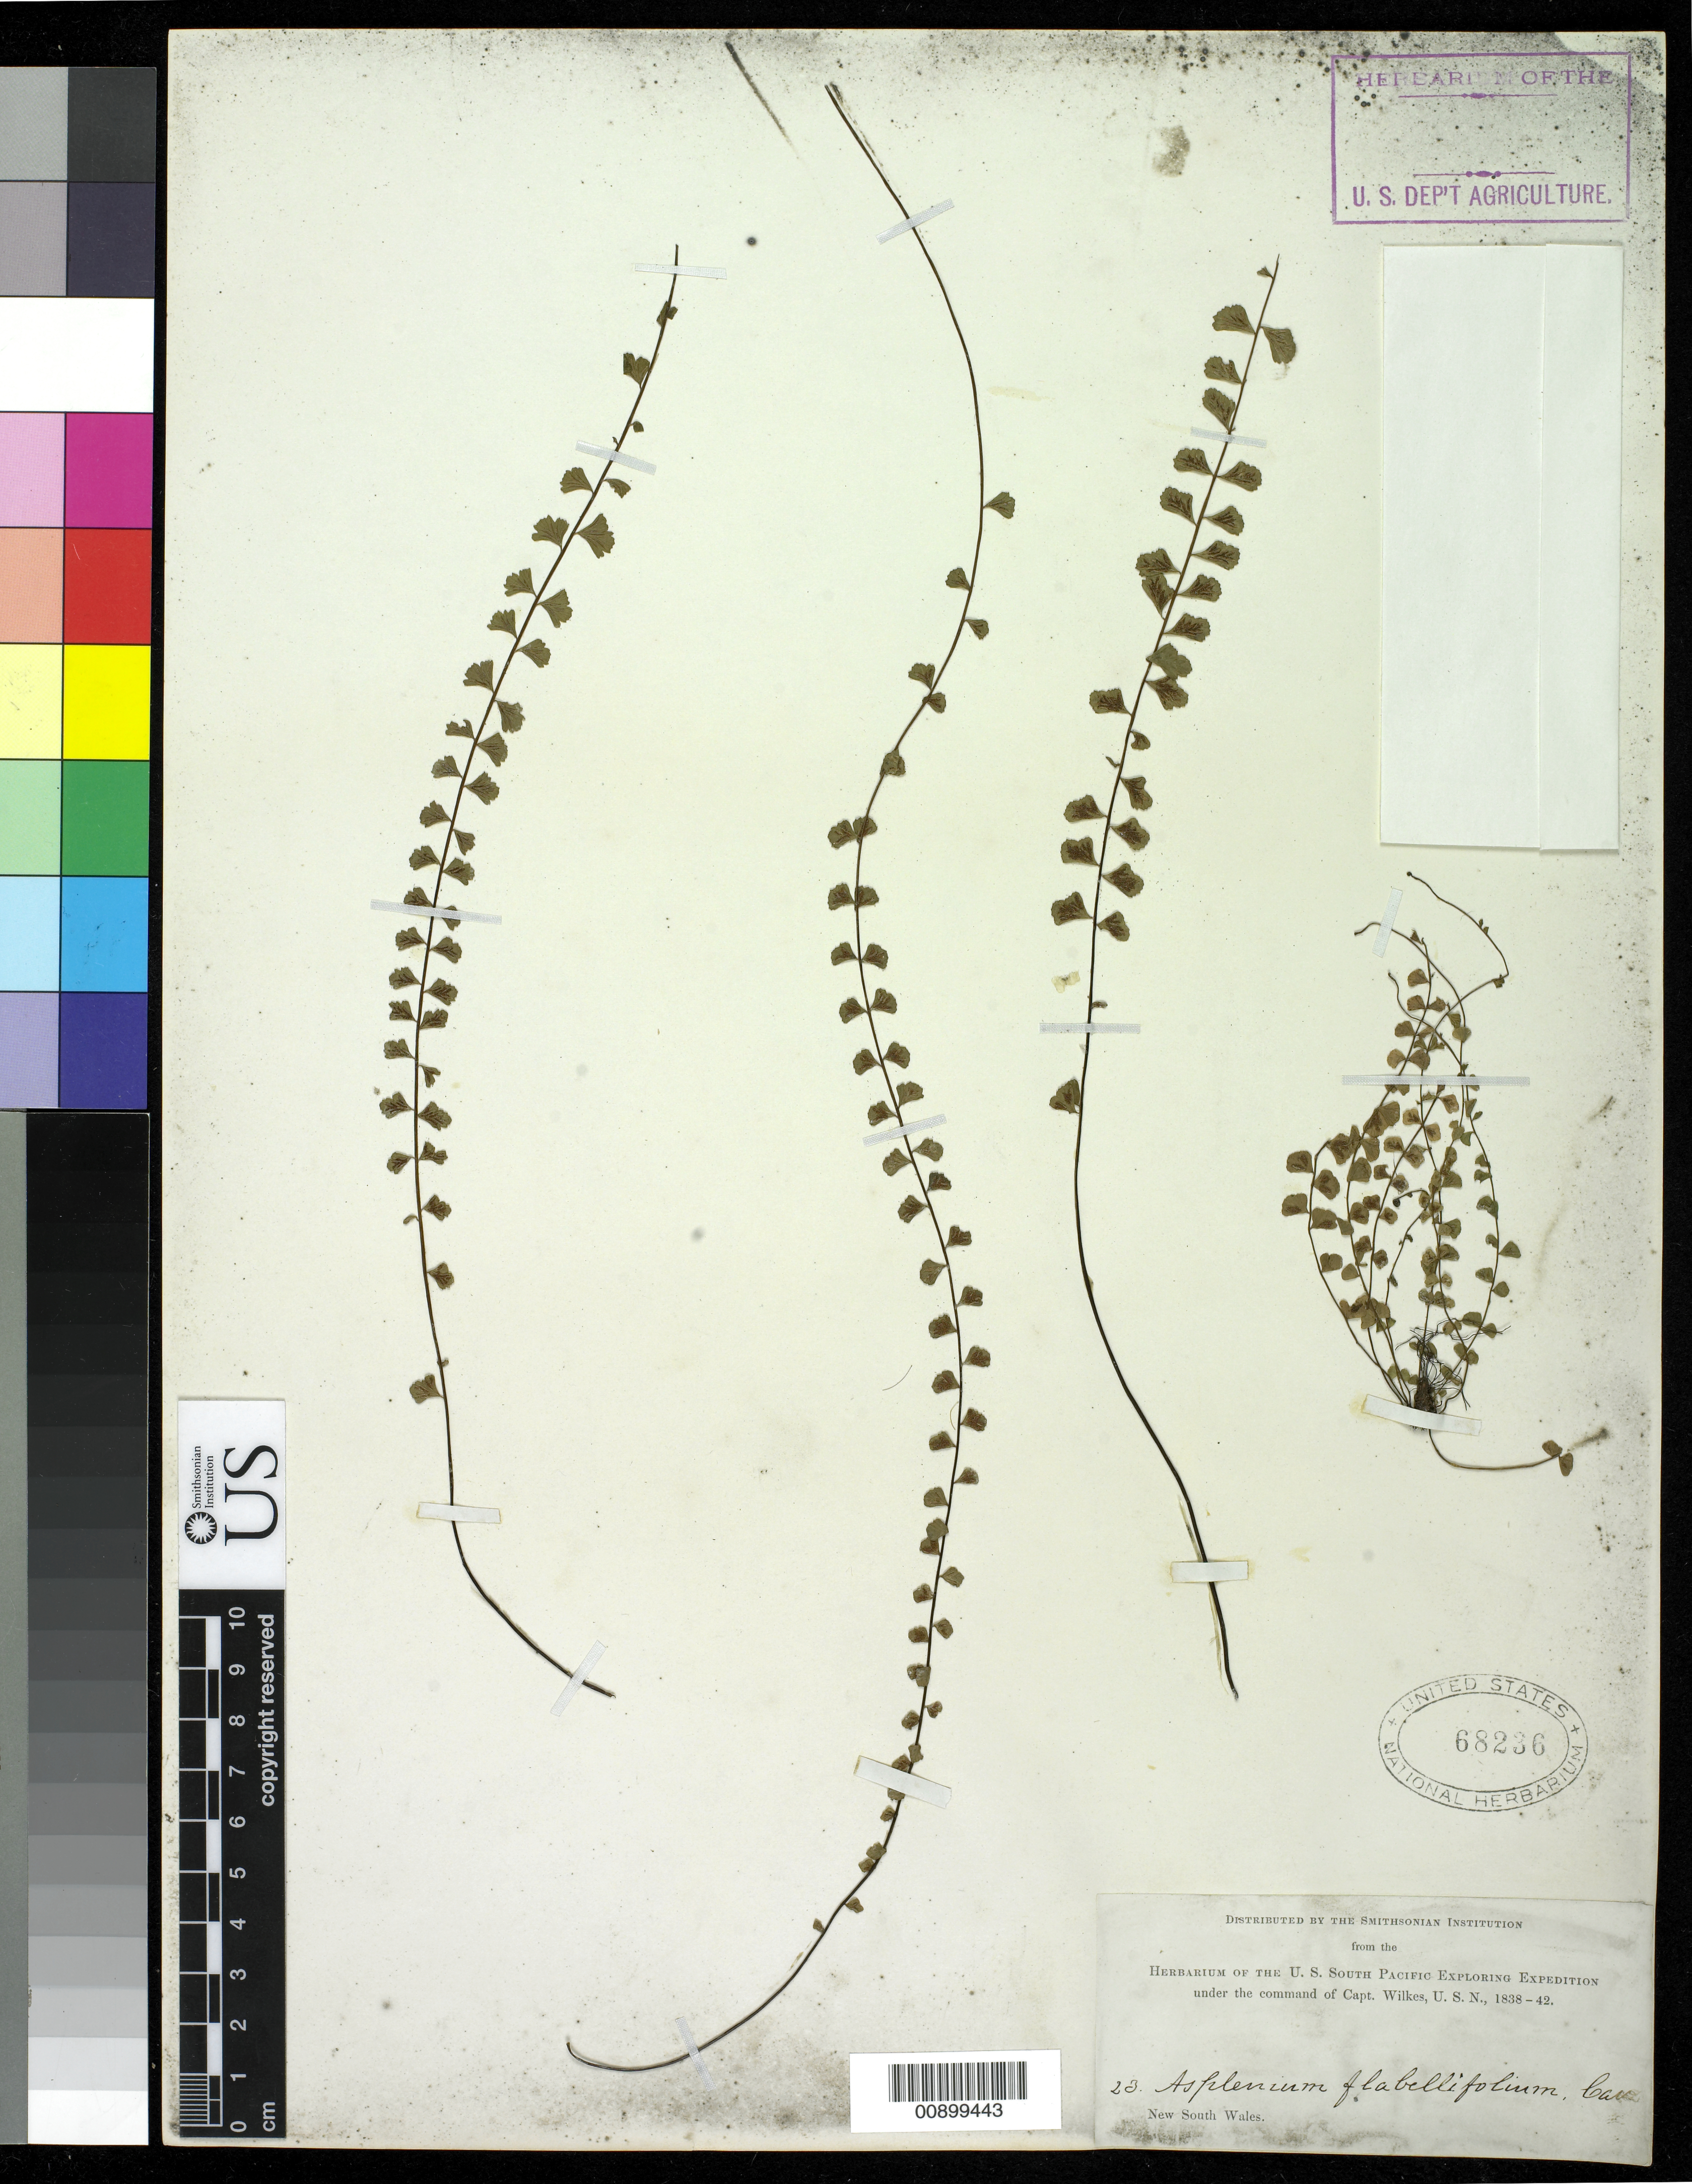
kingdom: Plantae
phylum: Tracheophyta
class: Polypodiopsida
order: Polypodiales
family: Aspleniaceae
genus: Asplenium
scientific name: Asplenium flabellifolium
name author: Cav.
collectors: Wilkes Explor. Exped.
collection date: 1838/1842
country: Australia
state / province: New South Wales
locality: New S. Wales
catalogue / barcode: US 68236